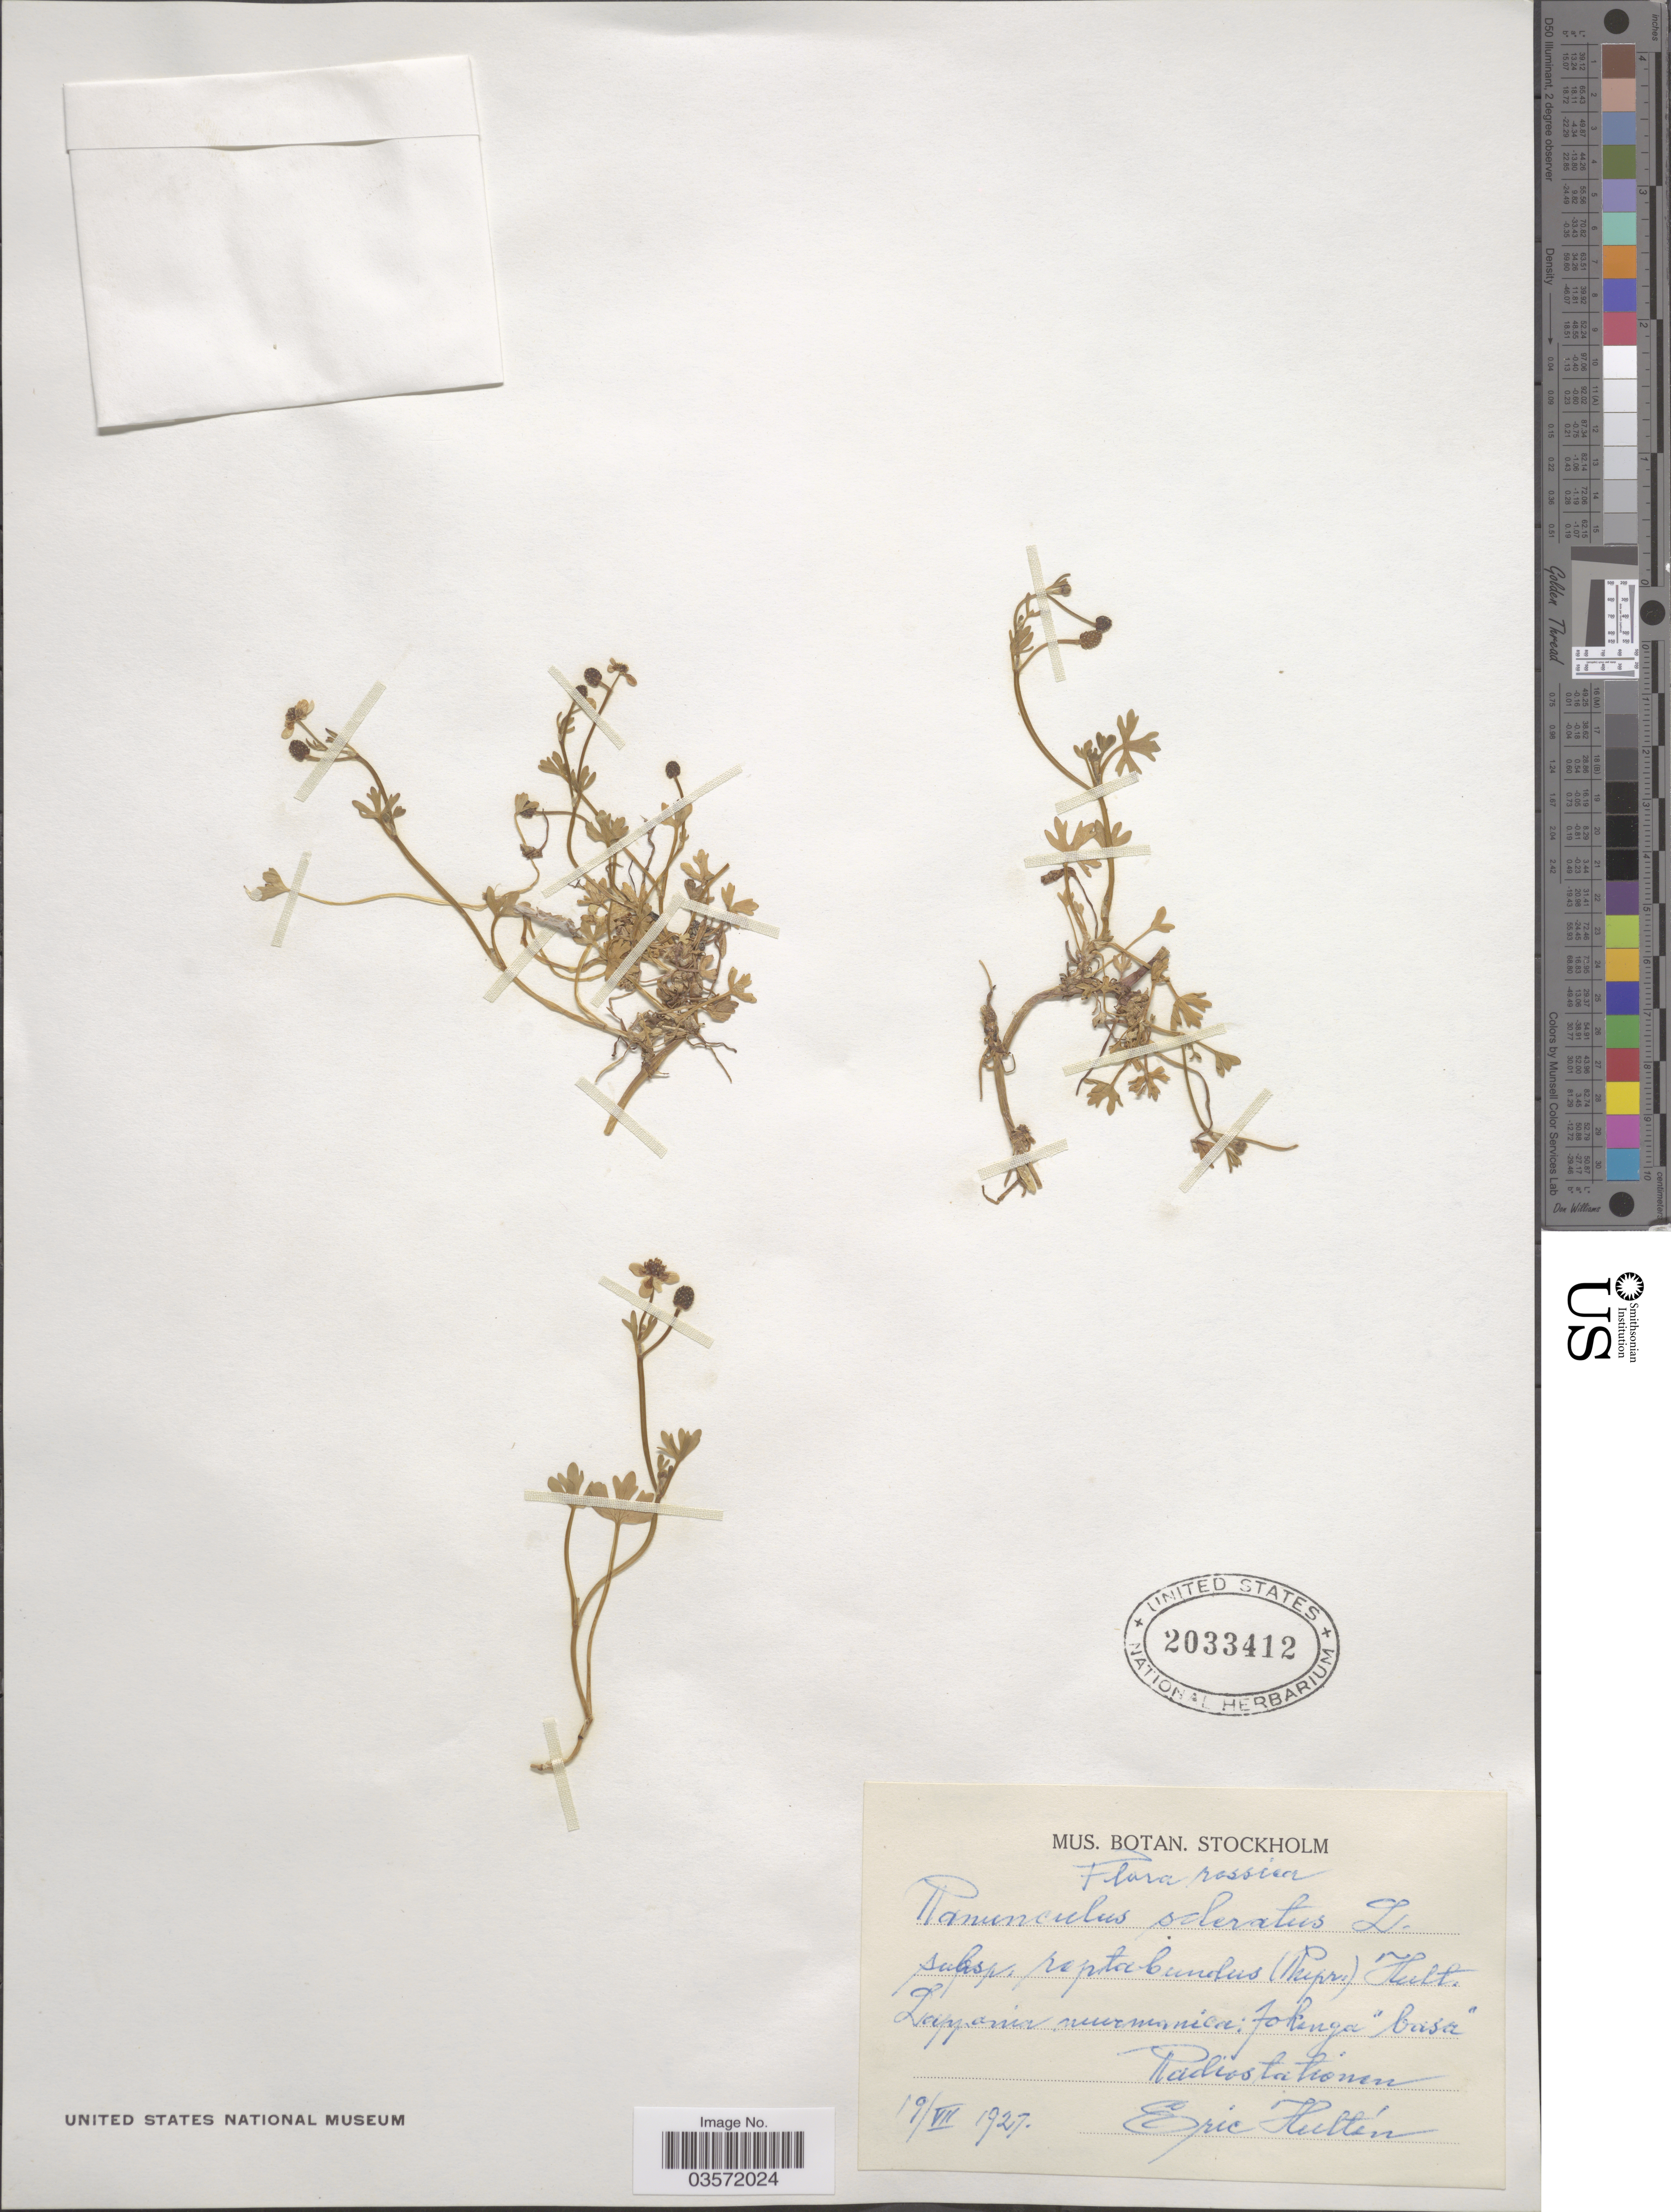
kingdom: Plantae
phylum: Tracheophyta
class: Magnoliopsida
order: Ranunculales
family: Ranunculaceae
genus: Ranunculus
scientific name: Ranunculus sceleratus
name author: L.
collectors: E. G. Hultén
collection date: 1927-07-19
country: Russian Federation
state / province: Murmansk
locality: Rossica. Lapponia murmanica: Fokinga 'basa'. Radiostationen.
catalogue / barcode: US 2033412